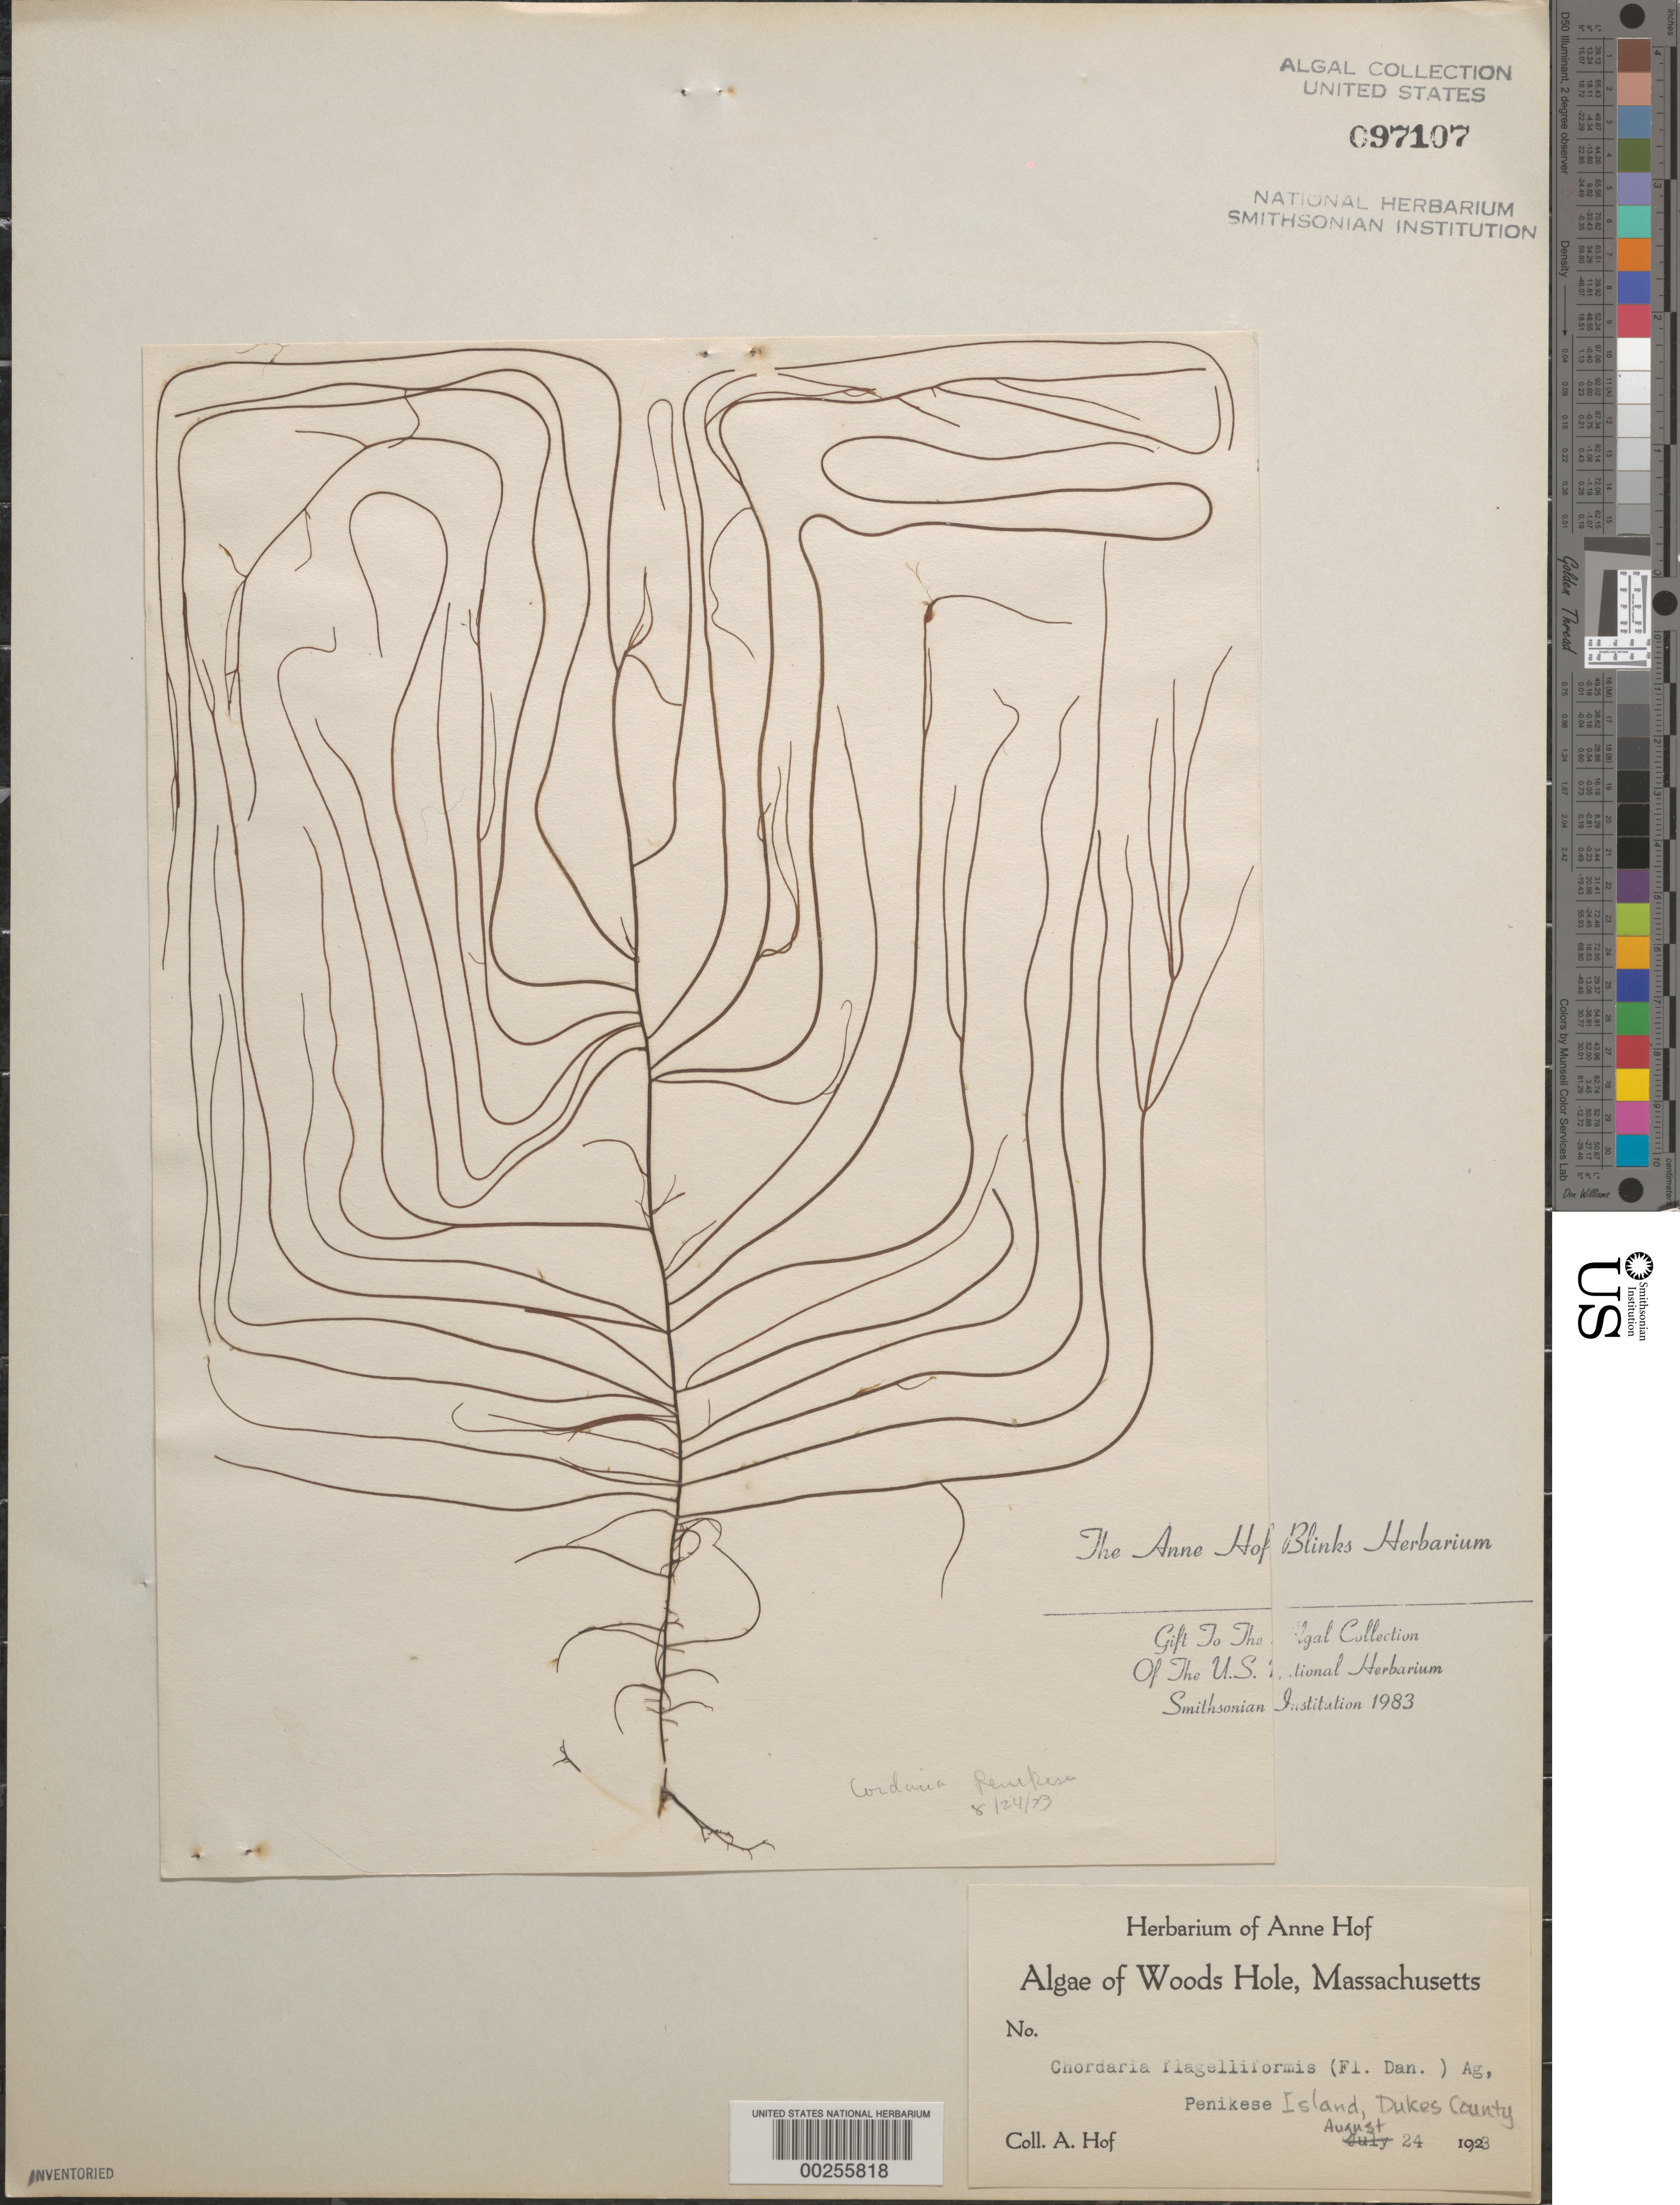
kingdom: Chromista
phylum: Ochrophyta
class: Phaeophyceae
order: Ectocarpales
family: Chordariaceae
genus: Chordaria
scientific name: Chordaria flagelliformis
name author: (Hudson) Grev.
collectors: A. Blinks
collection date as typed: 24 Aug 1923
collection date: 1923-08-24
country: United States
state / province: Massachusetts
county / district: Dukes County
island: Penikese Island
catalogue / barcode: US 97107